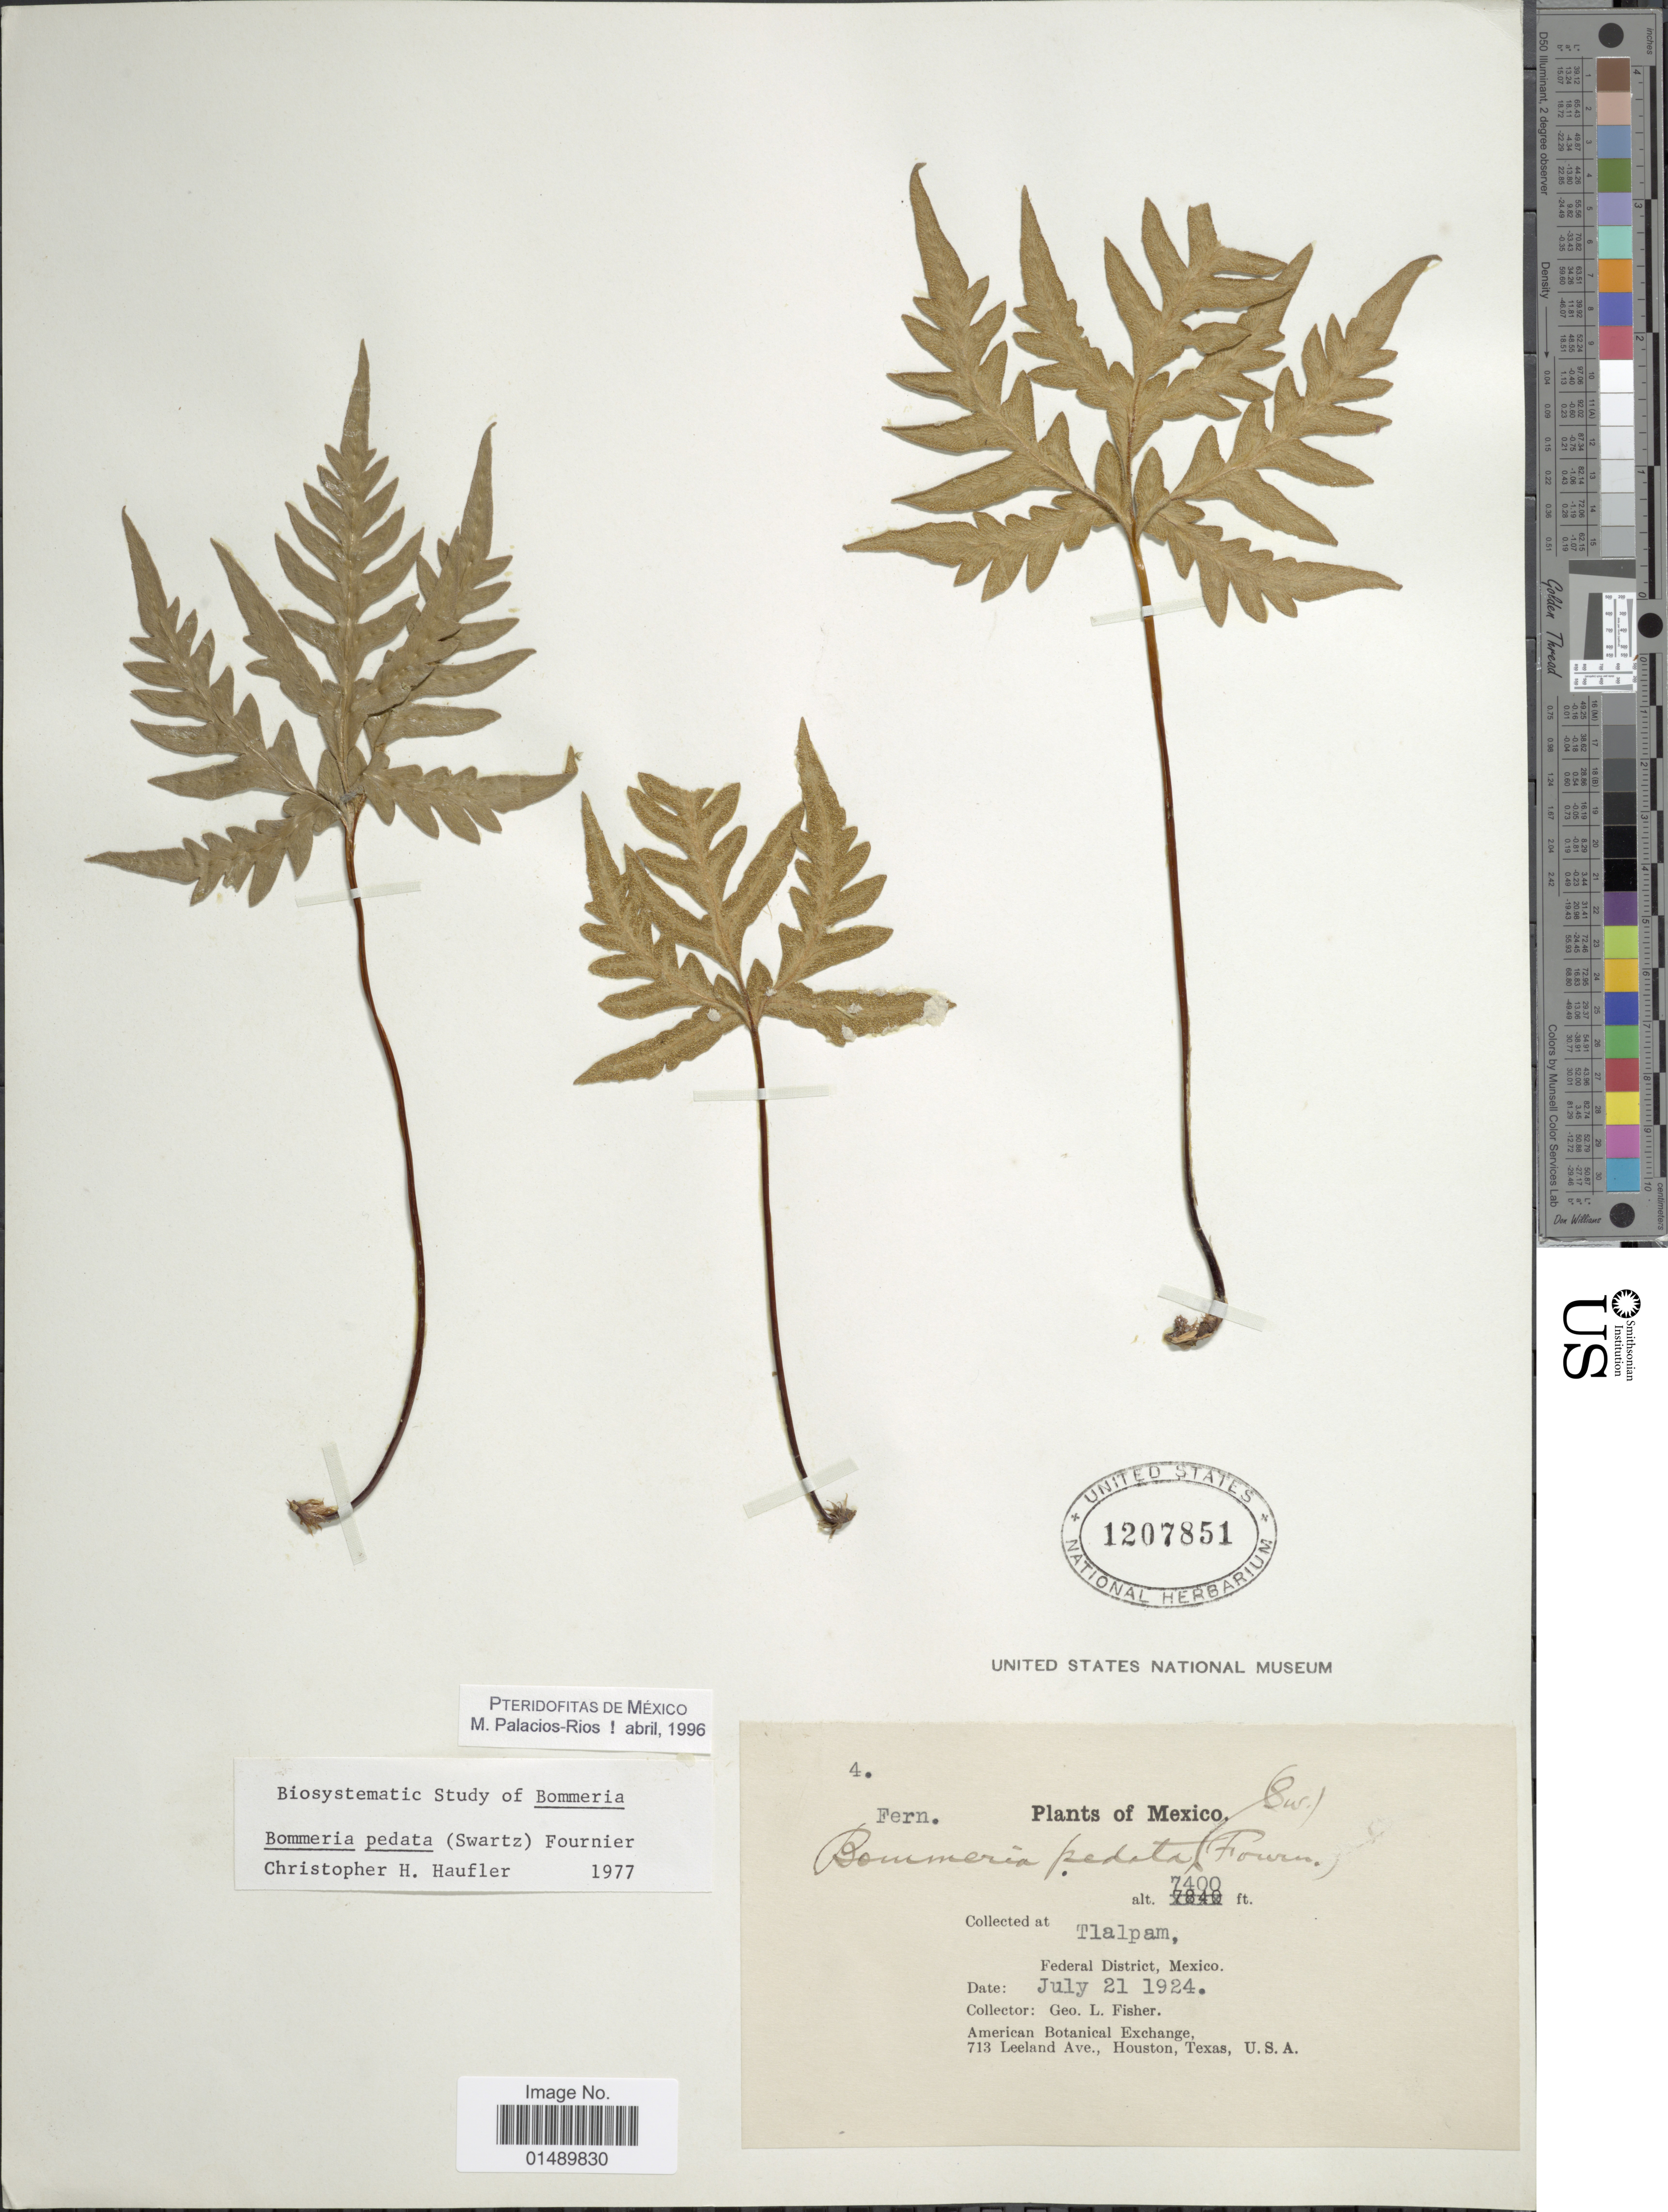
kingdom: Plantae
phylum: Tracheophyta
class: Polypodiopsida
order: Polypodiales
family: Pteridaceae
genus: Bommeria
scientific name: Bommeria pedata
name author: (Sw.) E. Fourn.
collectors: G. L. Fisher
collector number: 4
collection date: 1924-07-21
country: Mexico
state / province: Distrito Federal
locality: Mexico, Tlalpam.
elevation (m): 2256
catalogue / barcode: US 1207851